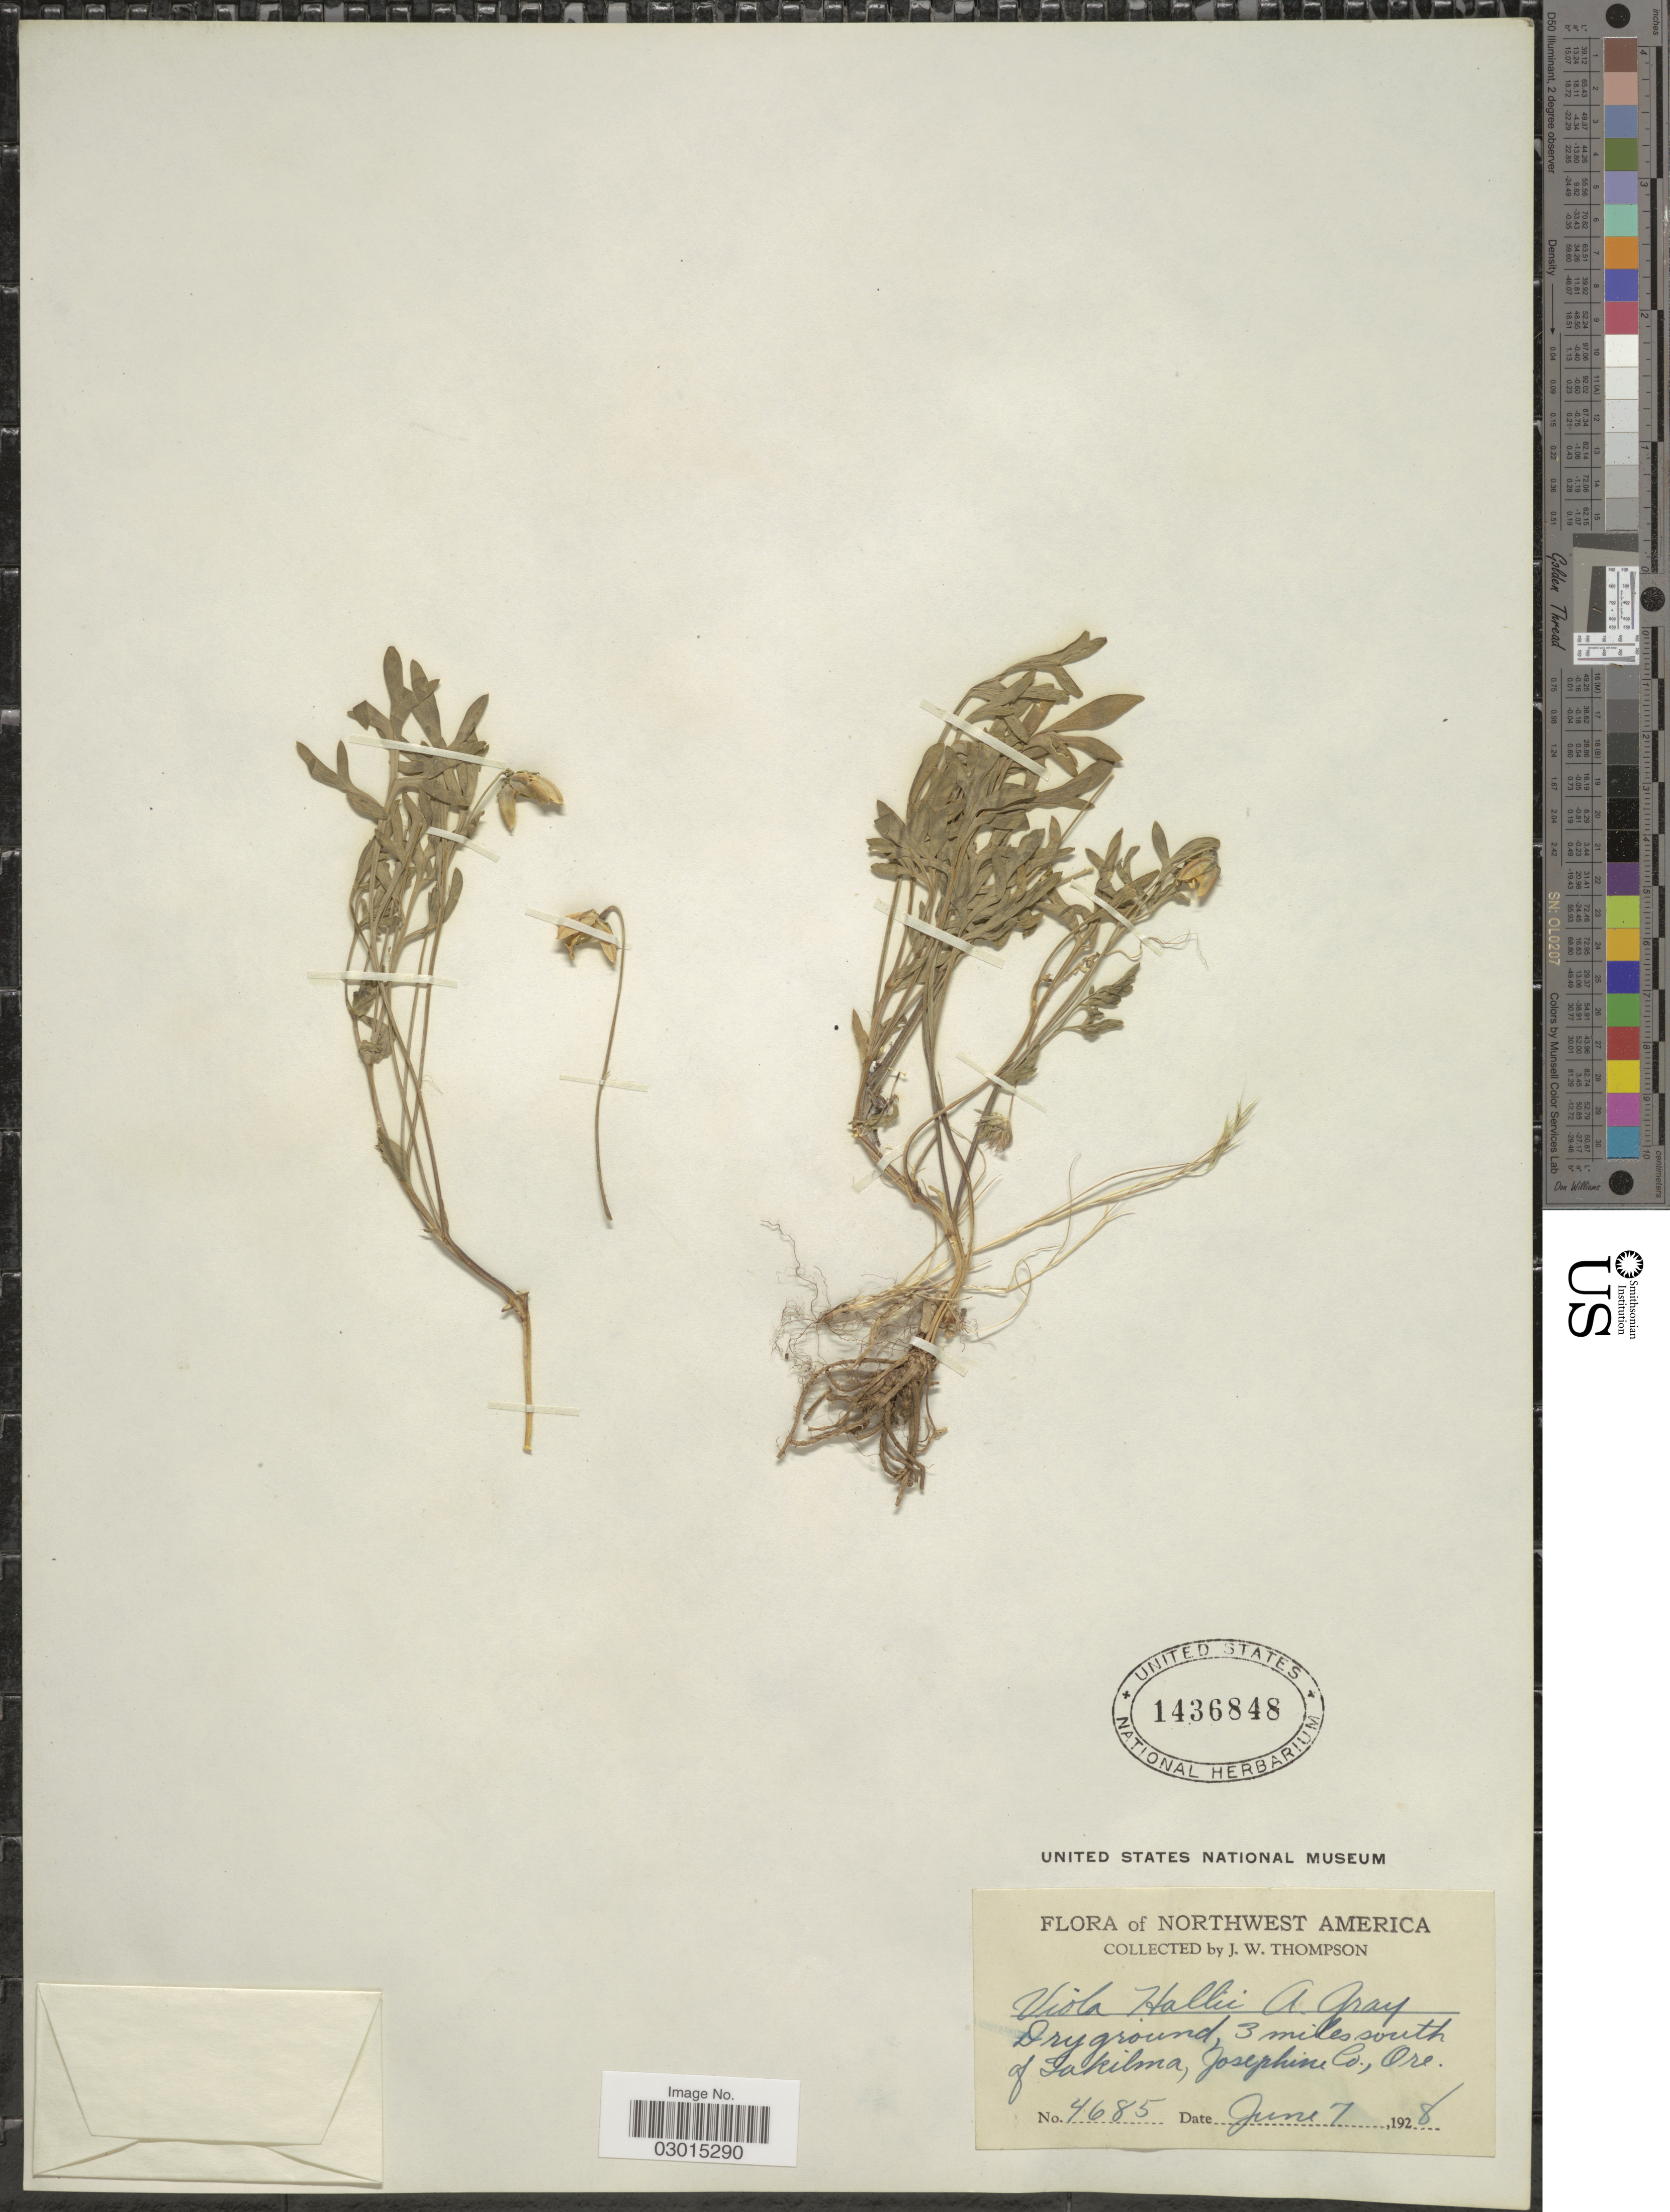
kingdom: Plantae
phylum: Tracheophyta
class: Magnoliopsida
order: Malpighiales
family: Violaceae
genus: Viola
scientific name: Viola hallii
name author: A. Gray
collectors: J. Thompson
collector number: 4685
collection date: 1928-06-07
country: United States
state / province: Oregon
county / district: Josephine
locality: Dry ground, 3 miles south of Takilma, Josephine Co., Ore.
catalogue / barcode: US 1436848